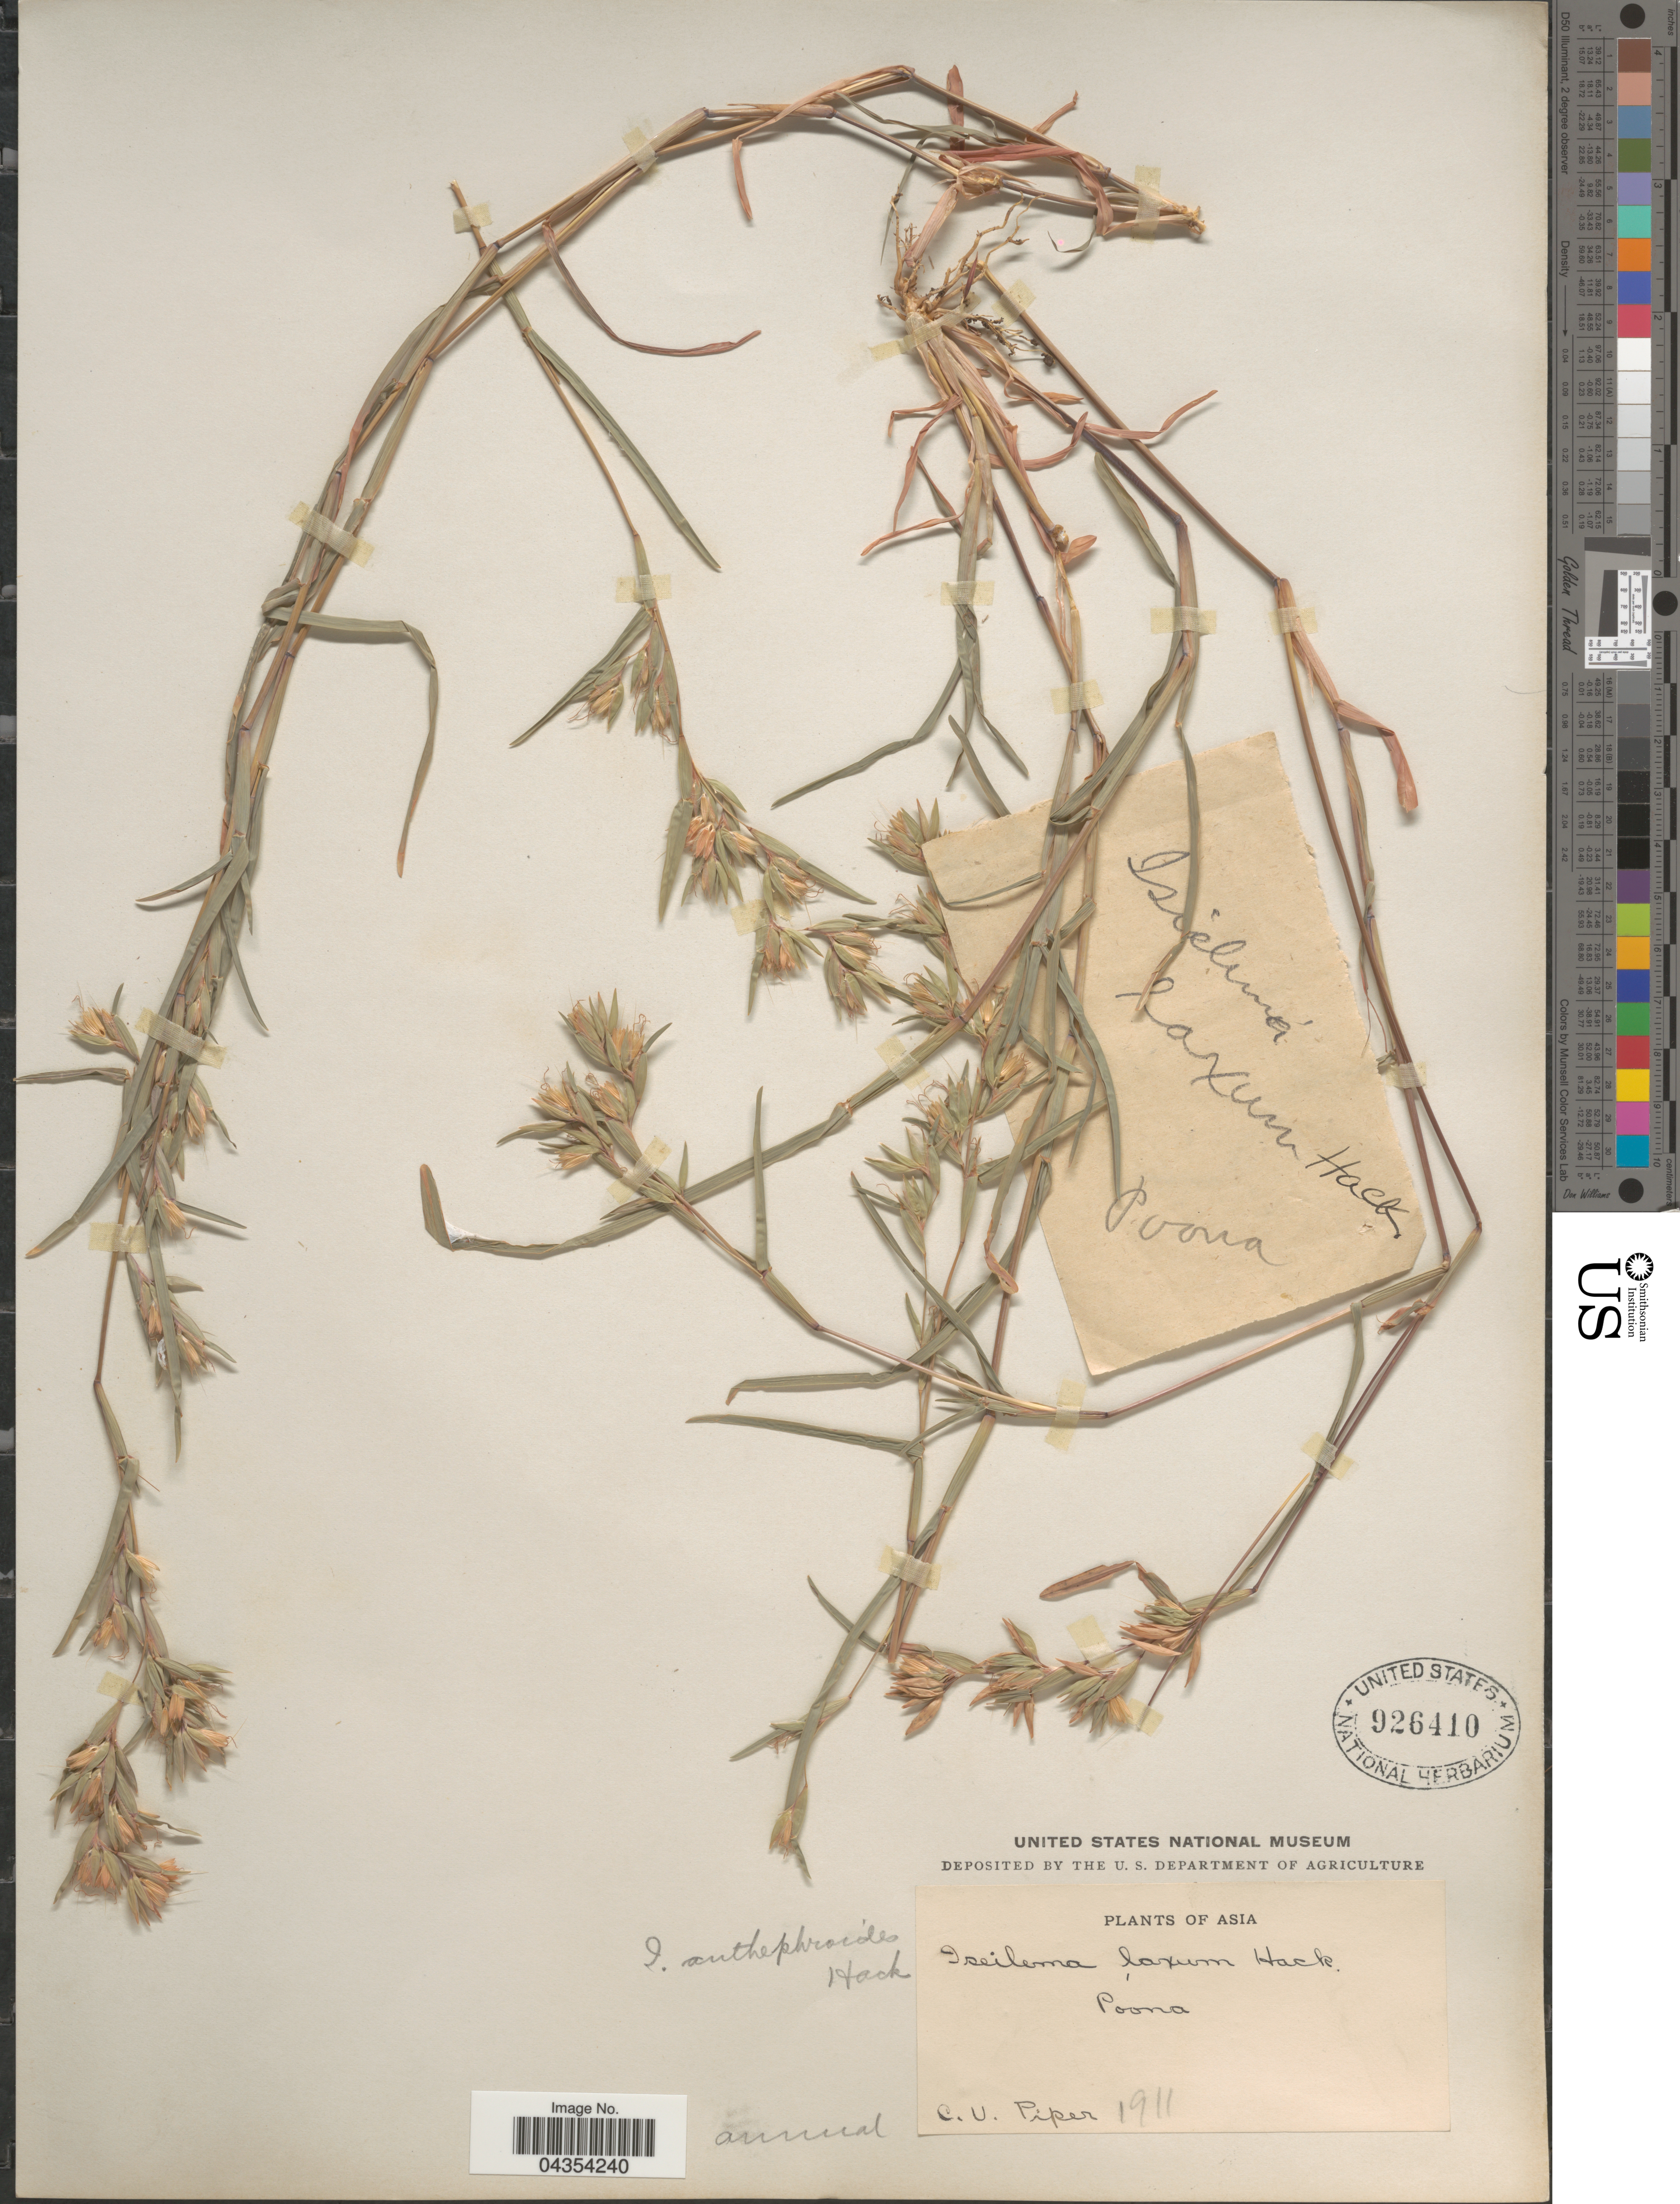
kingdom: Plantae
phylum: Tracheophyta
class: Liliopsida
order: Poales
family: Poaceae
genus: Iseilema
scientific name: Iseilema anthephoroides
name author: Hack.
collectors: C. V. Piper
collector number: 1911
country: India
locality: Asia. Poona.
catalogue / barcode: US 926410